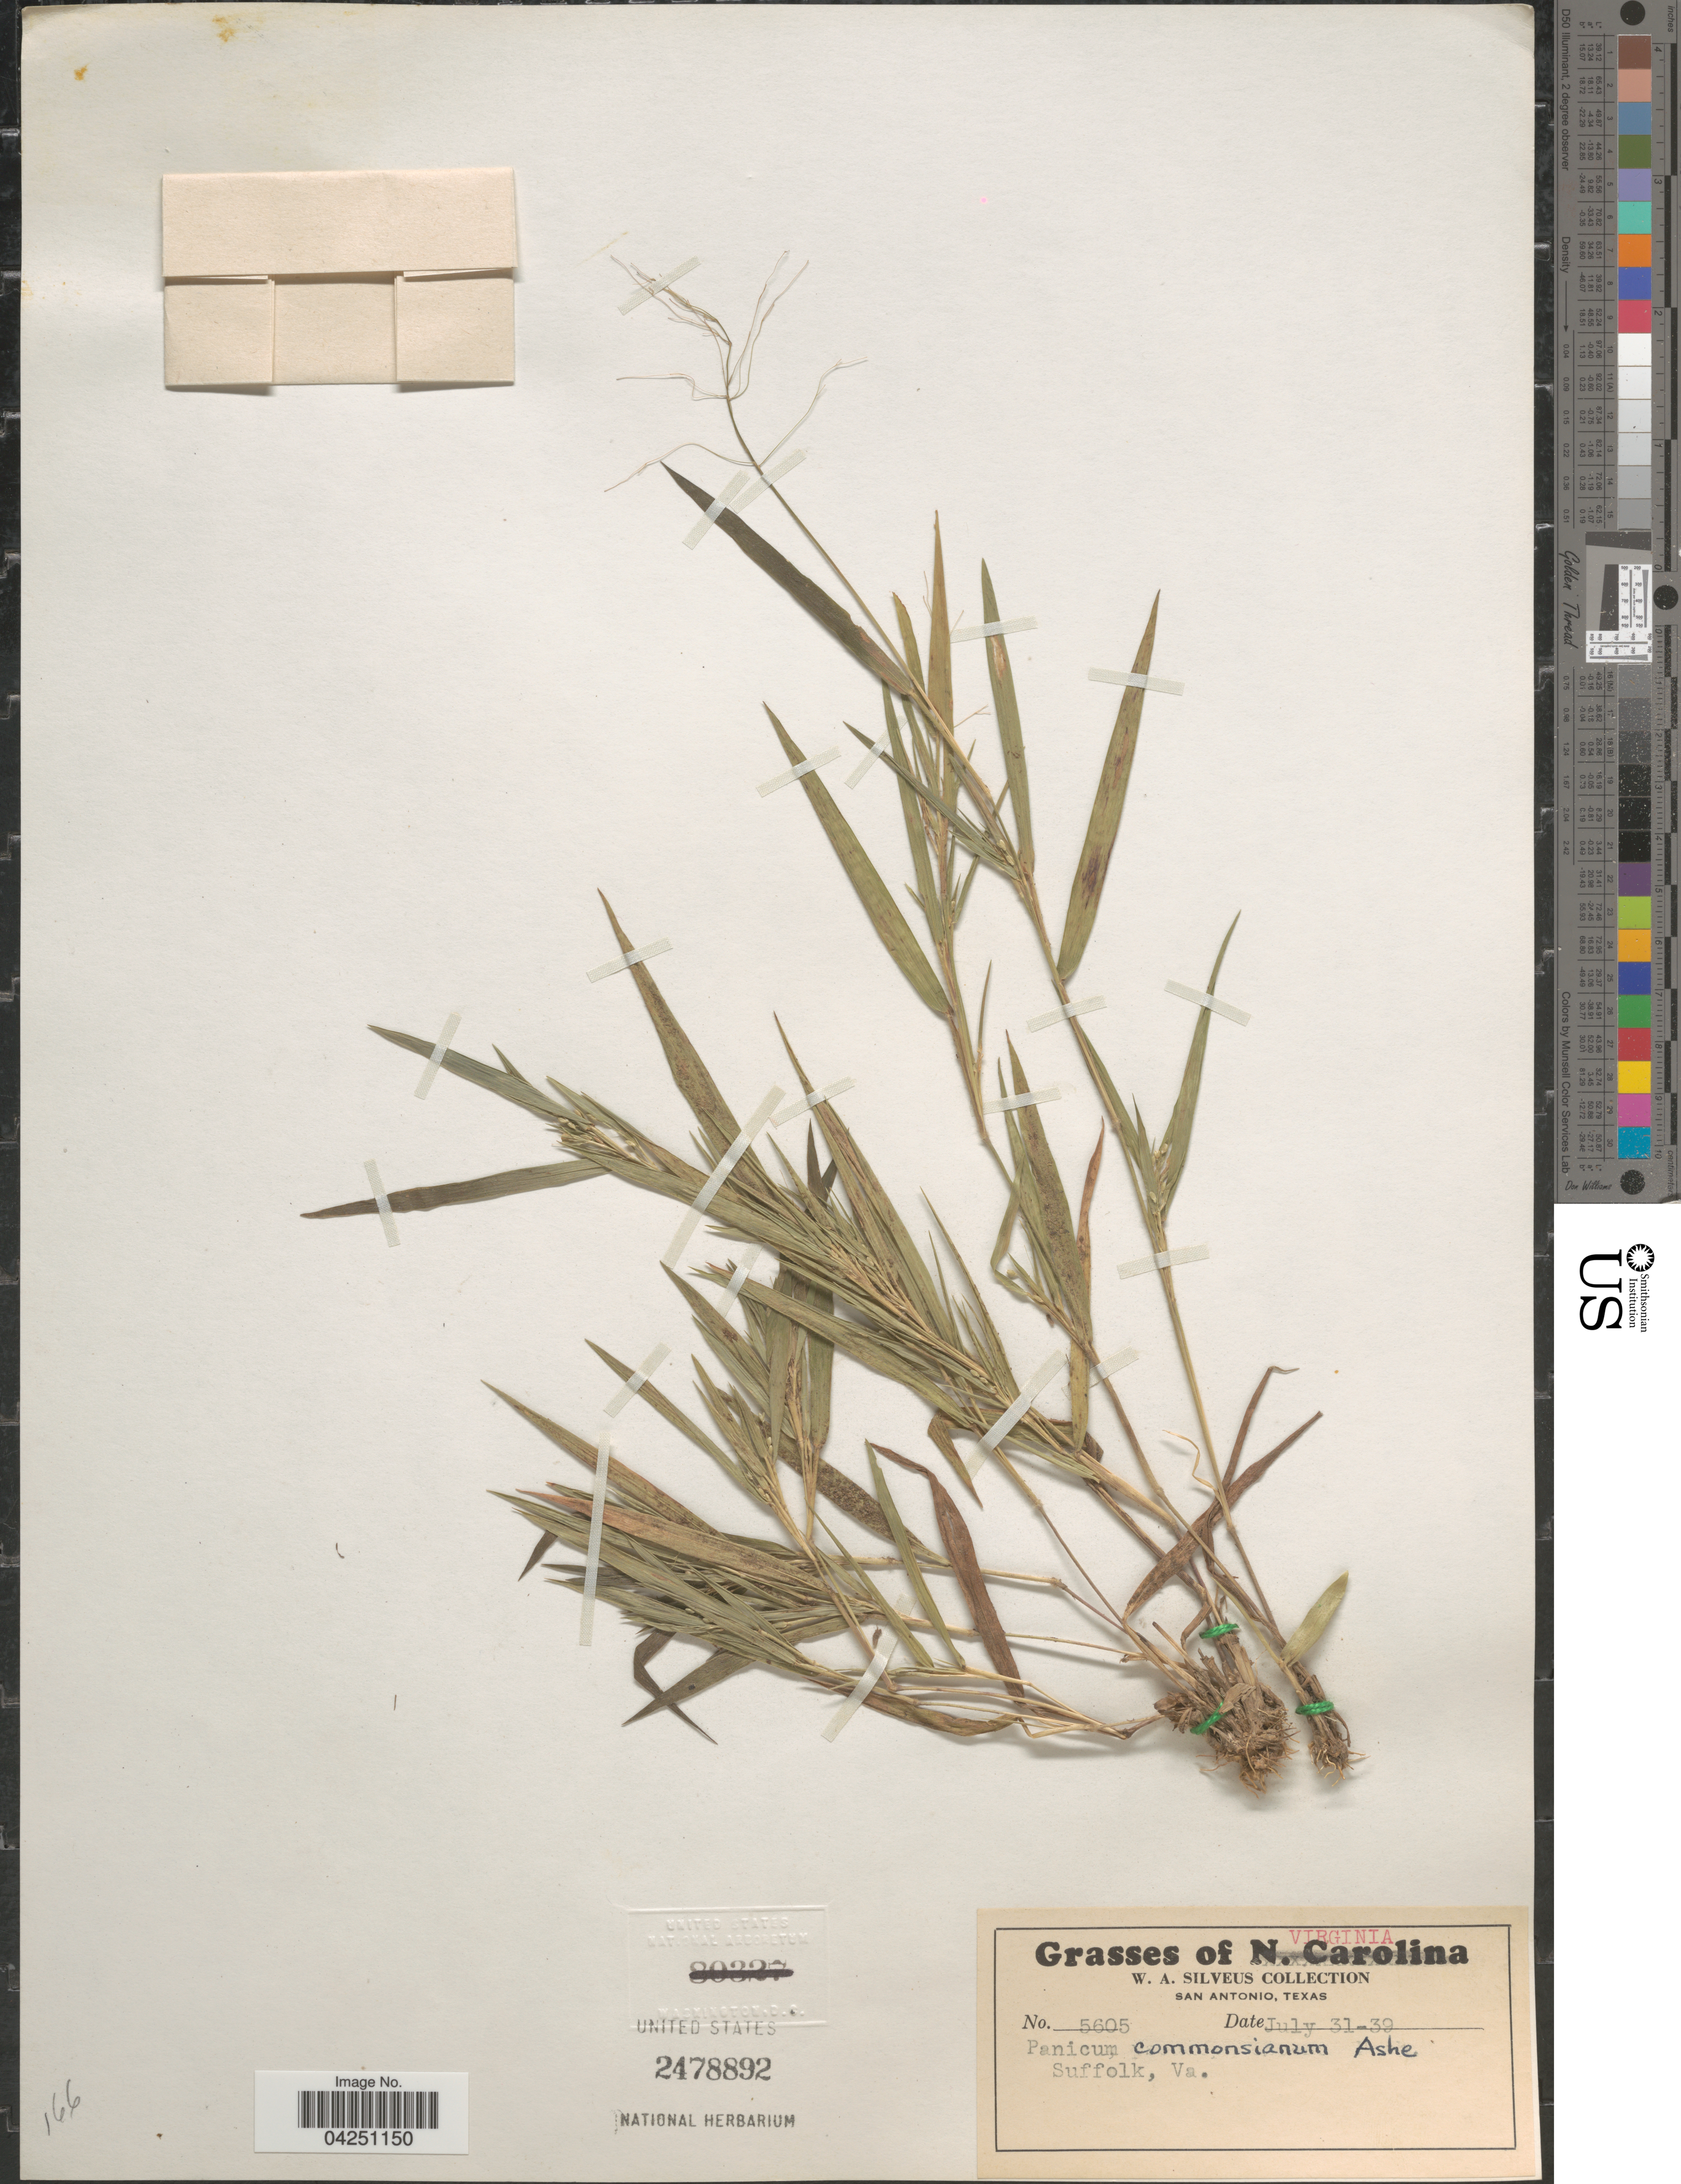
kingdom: Plantae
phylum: Tracheophyta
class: Liliopsida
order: Poales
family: Poaceae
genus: Dichanthelium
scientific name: Dichanthelium acuminatum var. acuminatum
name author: (Sw.) Gould & C.A. Clark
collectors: W. Silveus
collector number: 5605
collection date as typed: Transcribed d/m/y: 31/7/39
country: United States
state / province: Virginia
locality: Suffolk.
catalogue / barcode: US 2478892